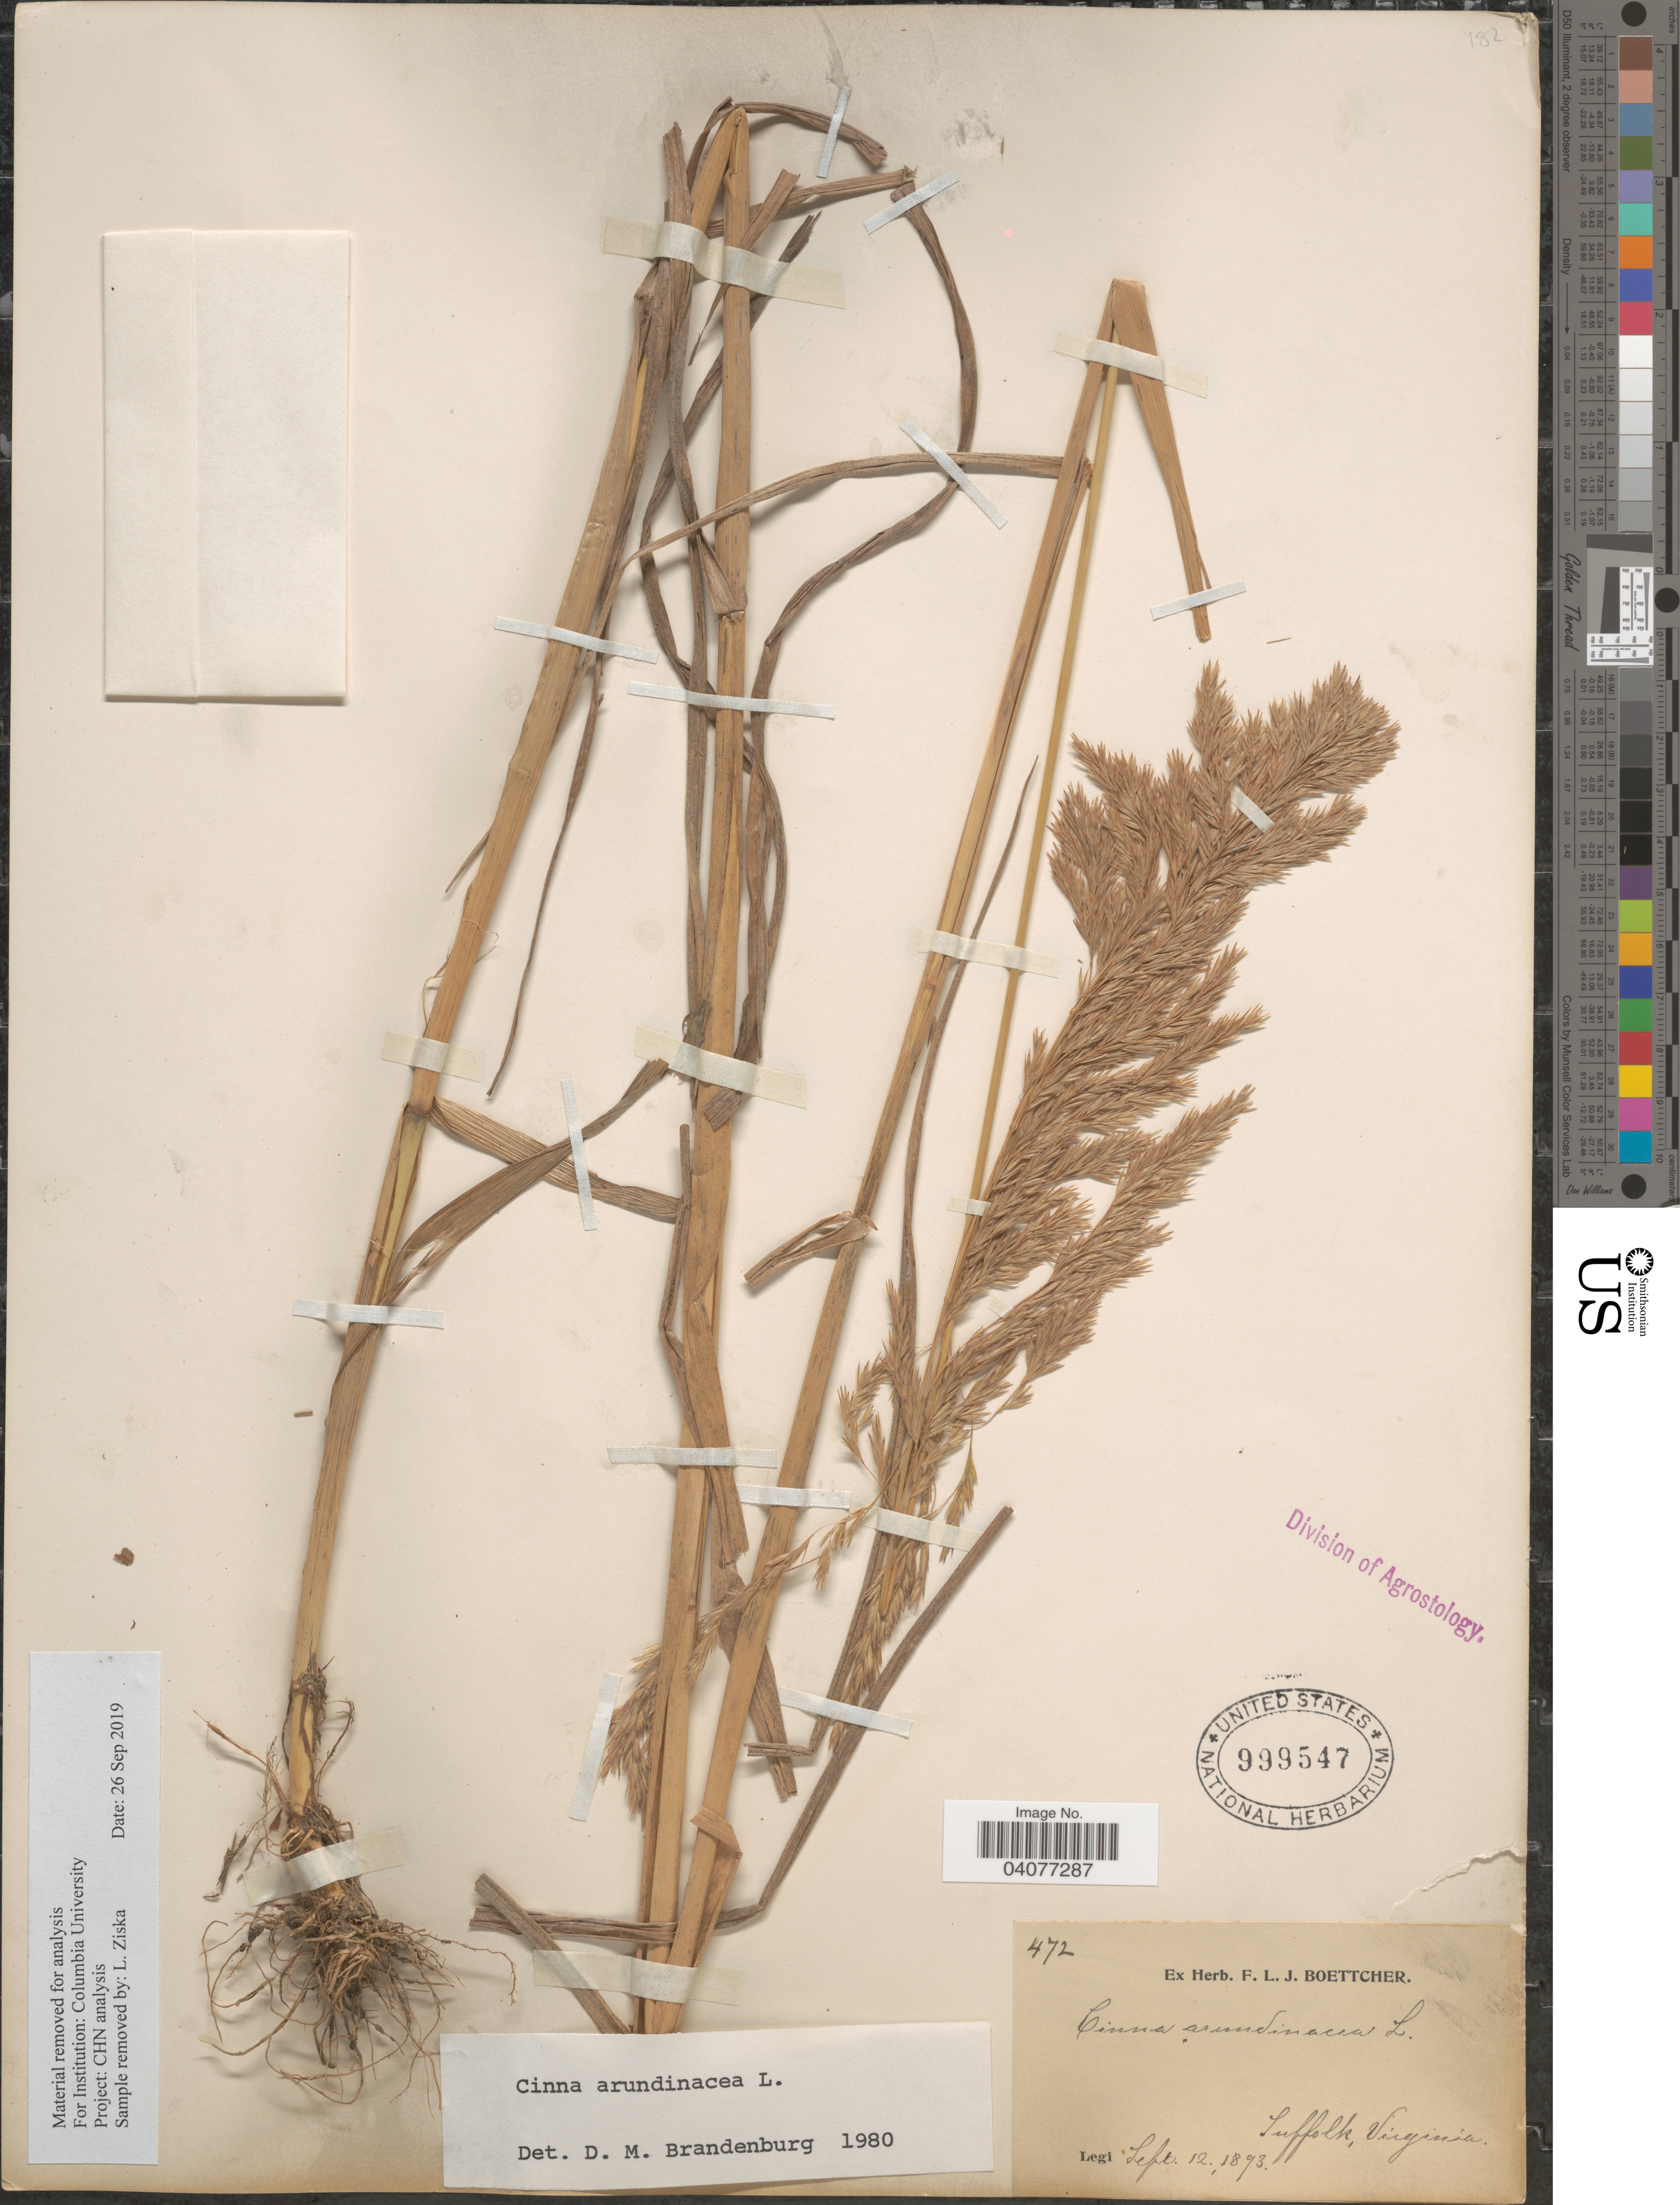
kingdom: Plantae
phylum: Tracheophyta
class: Liliopsida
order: Poales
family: Poaceae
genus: Cinna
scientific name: Cinna arundinacea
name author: L.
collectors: ex herb. F. L. J. Boettcher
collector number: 472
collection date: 1893-09-12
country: United States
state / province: Virginia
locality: Suffolk.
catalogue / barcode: US 999547